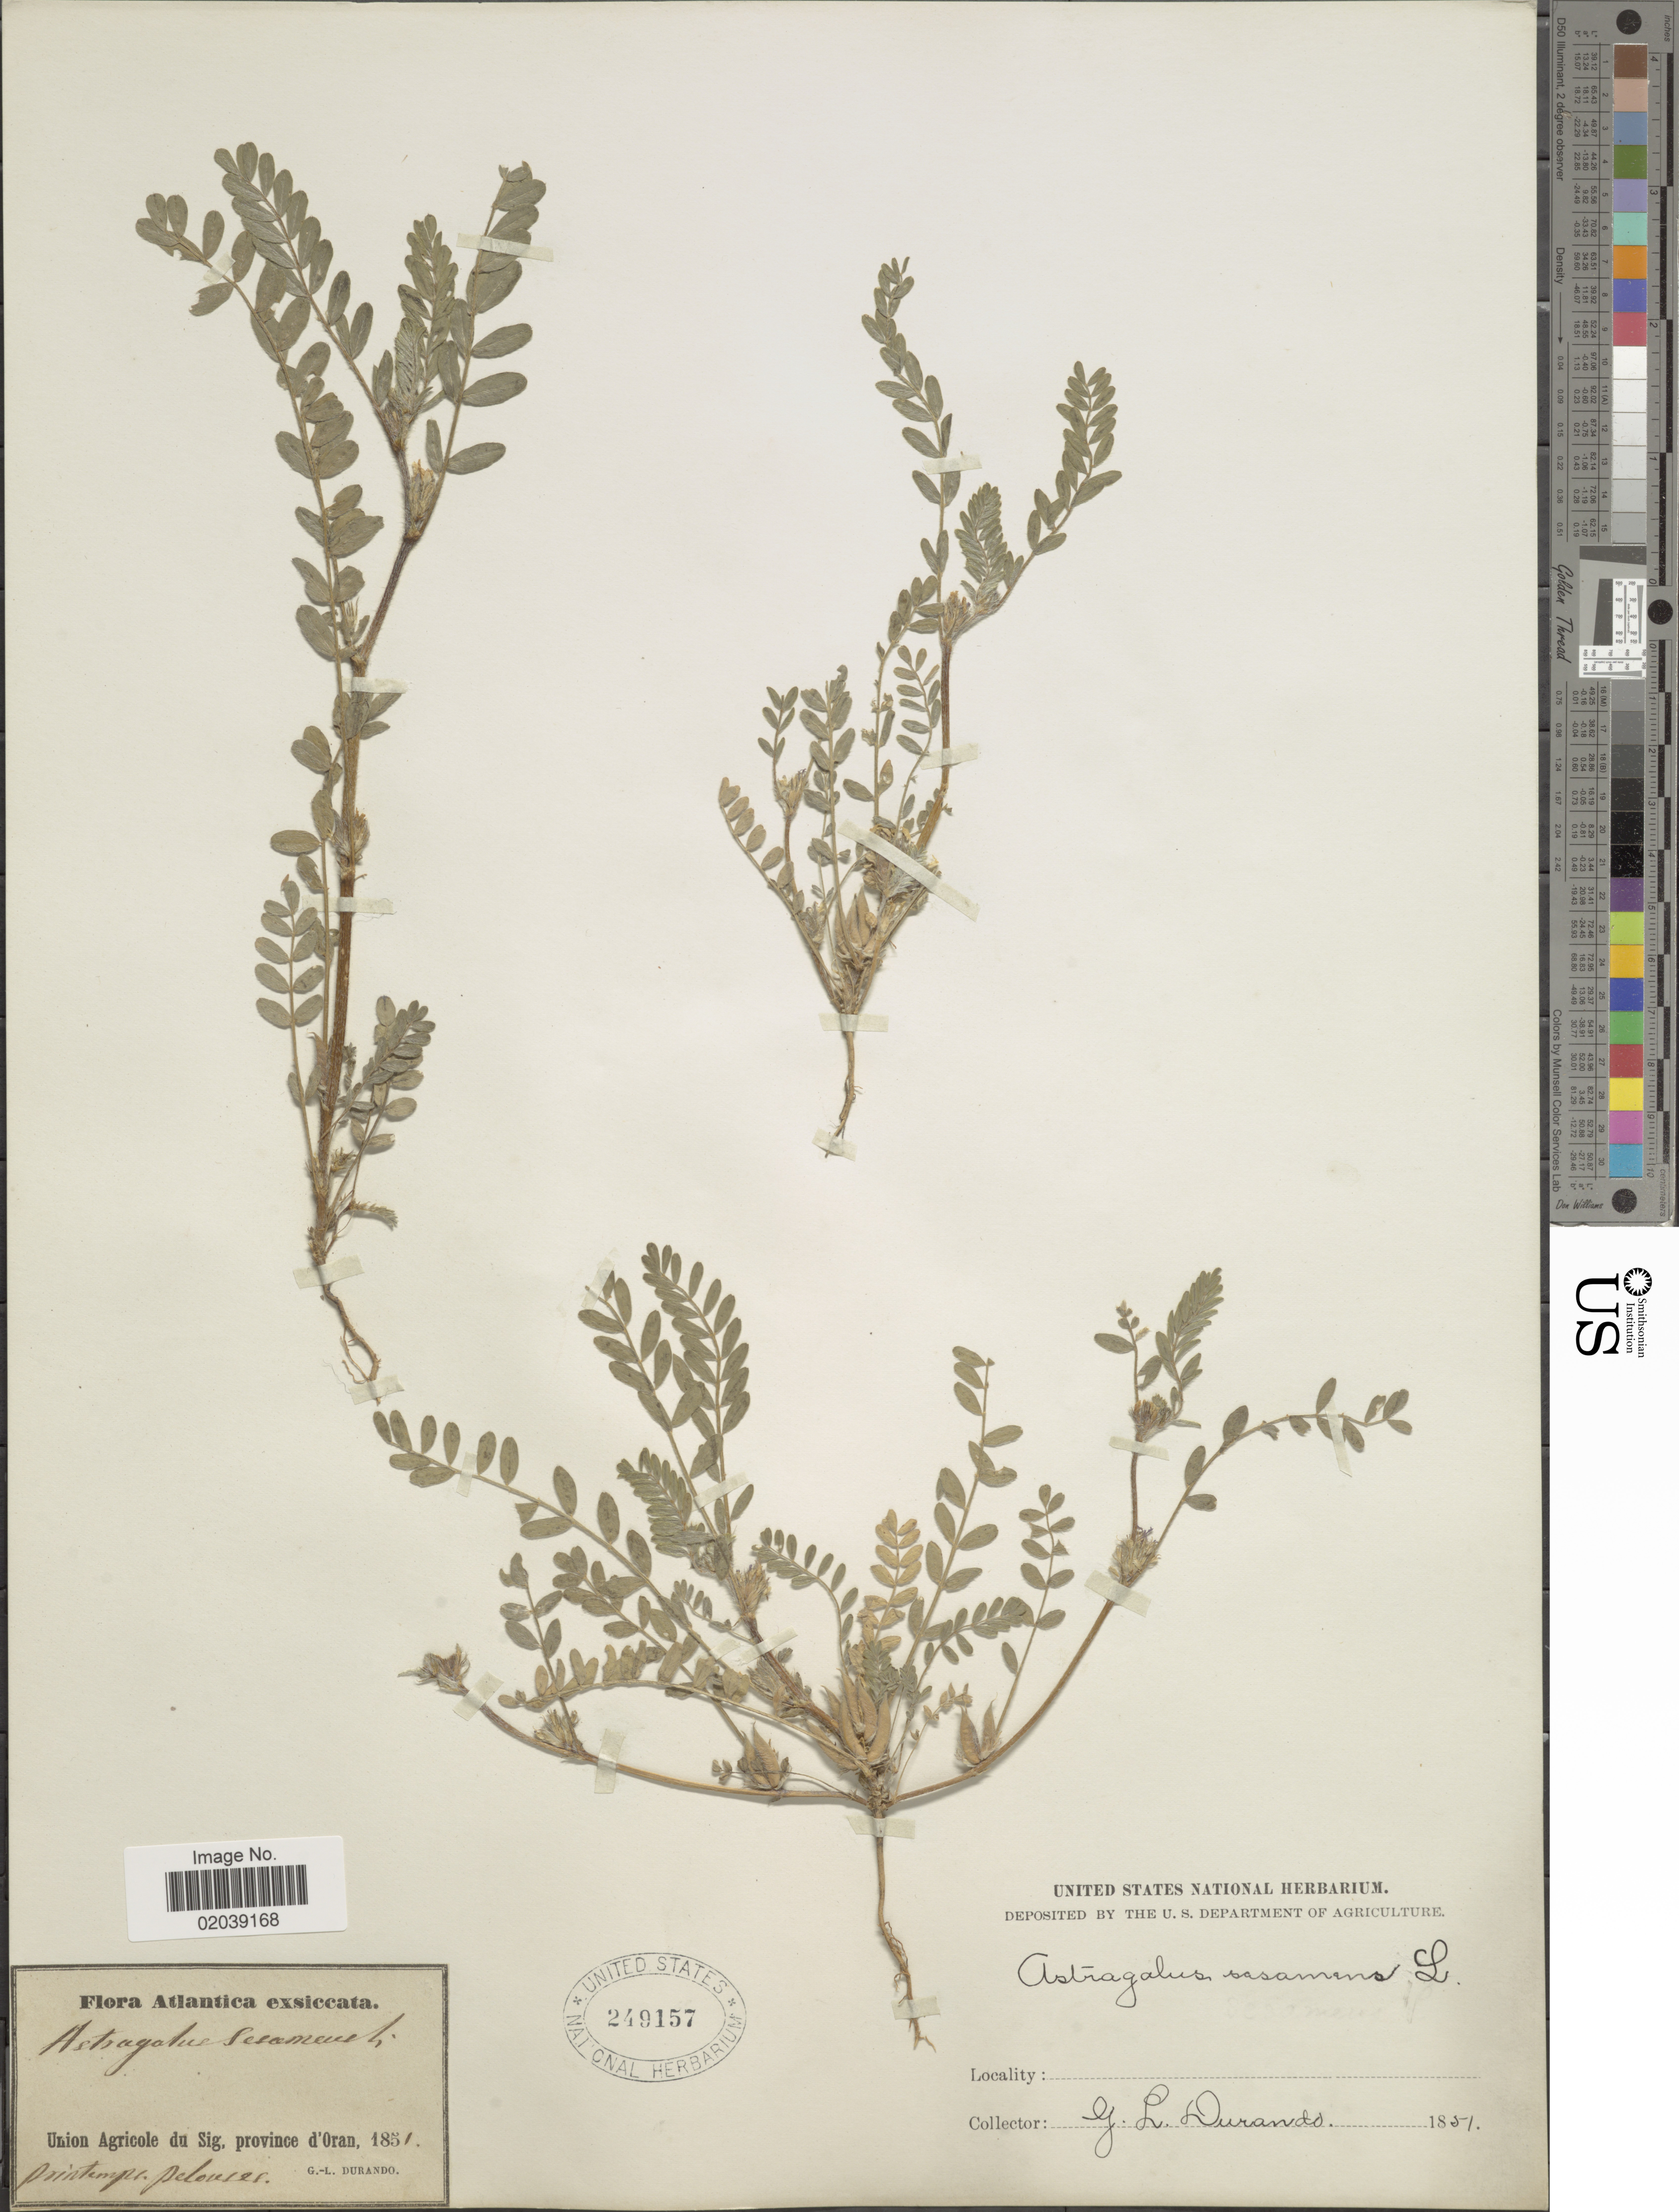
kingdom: Plantae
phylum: Tracheophyta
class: Magnoliopsida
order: Fabales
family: Fabaceae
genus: Astragalus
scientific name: Astragalus sesameus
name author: L.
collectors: G. Durando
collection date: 1851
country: Algeria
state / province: Oran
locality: Atlantica exsiccata, Union Agricole du Sig., Province d'Oran. Printempe pelouses.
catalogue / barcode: US 249157